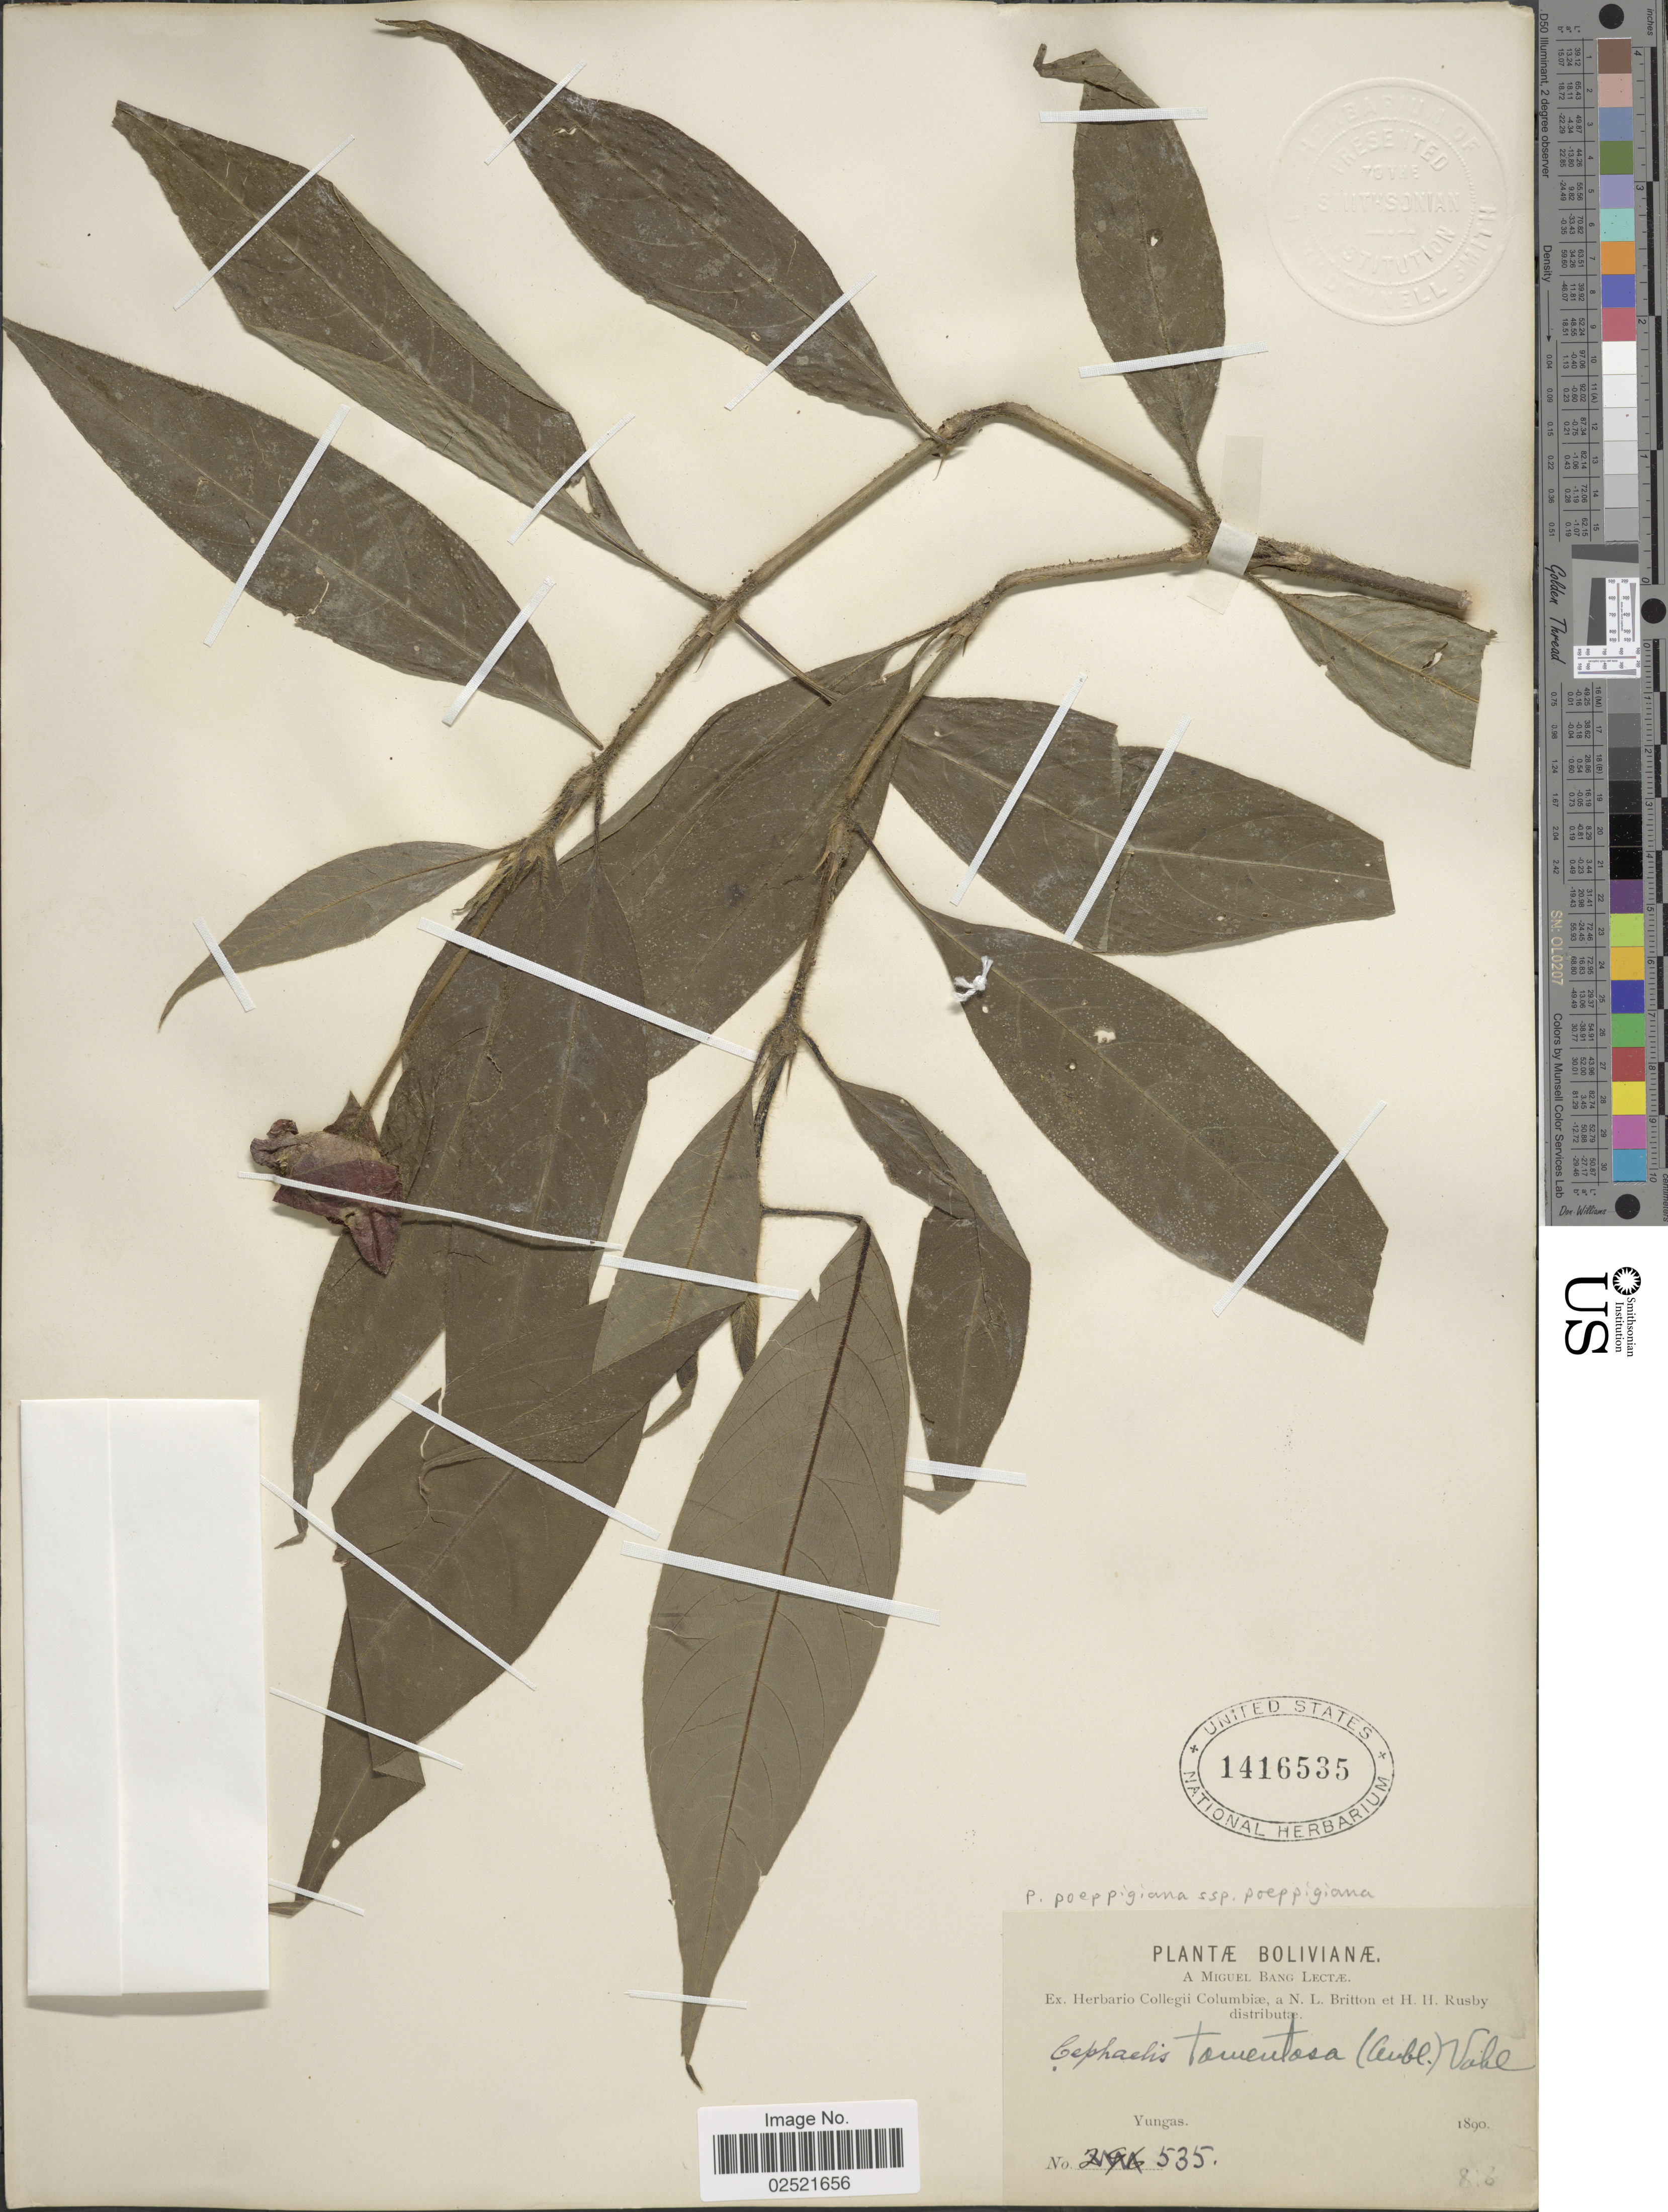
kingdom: Plantae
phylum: Tracheophyta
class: Magnoliopsida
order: Gentianales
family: Rubiaceae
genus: Psychotria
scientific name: Psychotria poeppigiana subsp. poeppigiana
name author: Müll. Arg.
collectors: M. Bang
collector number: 535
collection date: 1890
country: Bolivia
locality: Yungas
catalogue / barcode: US 1416535